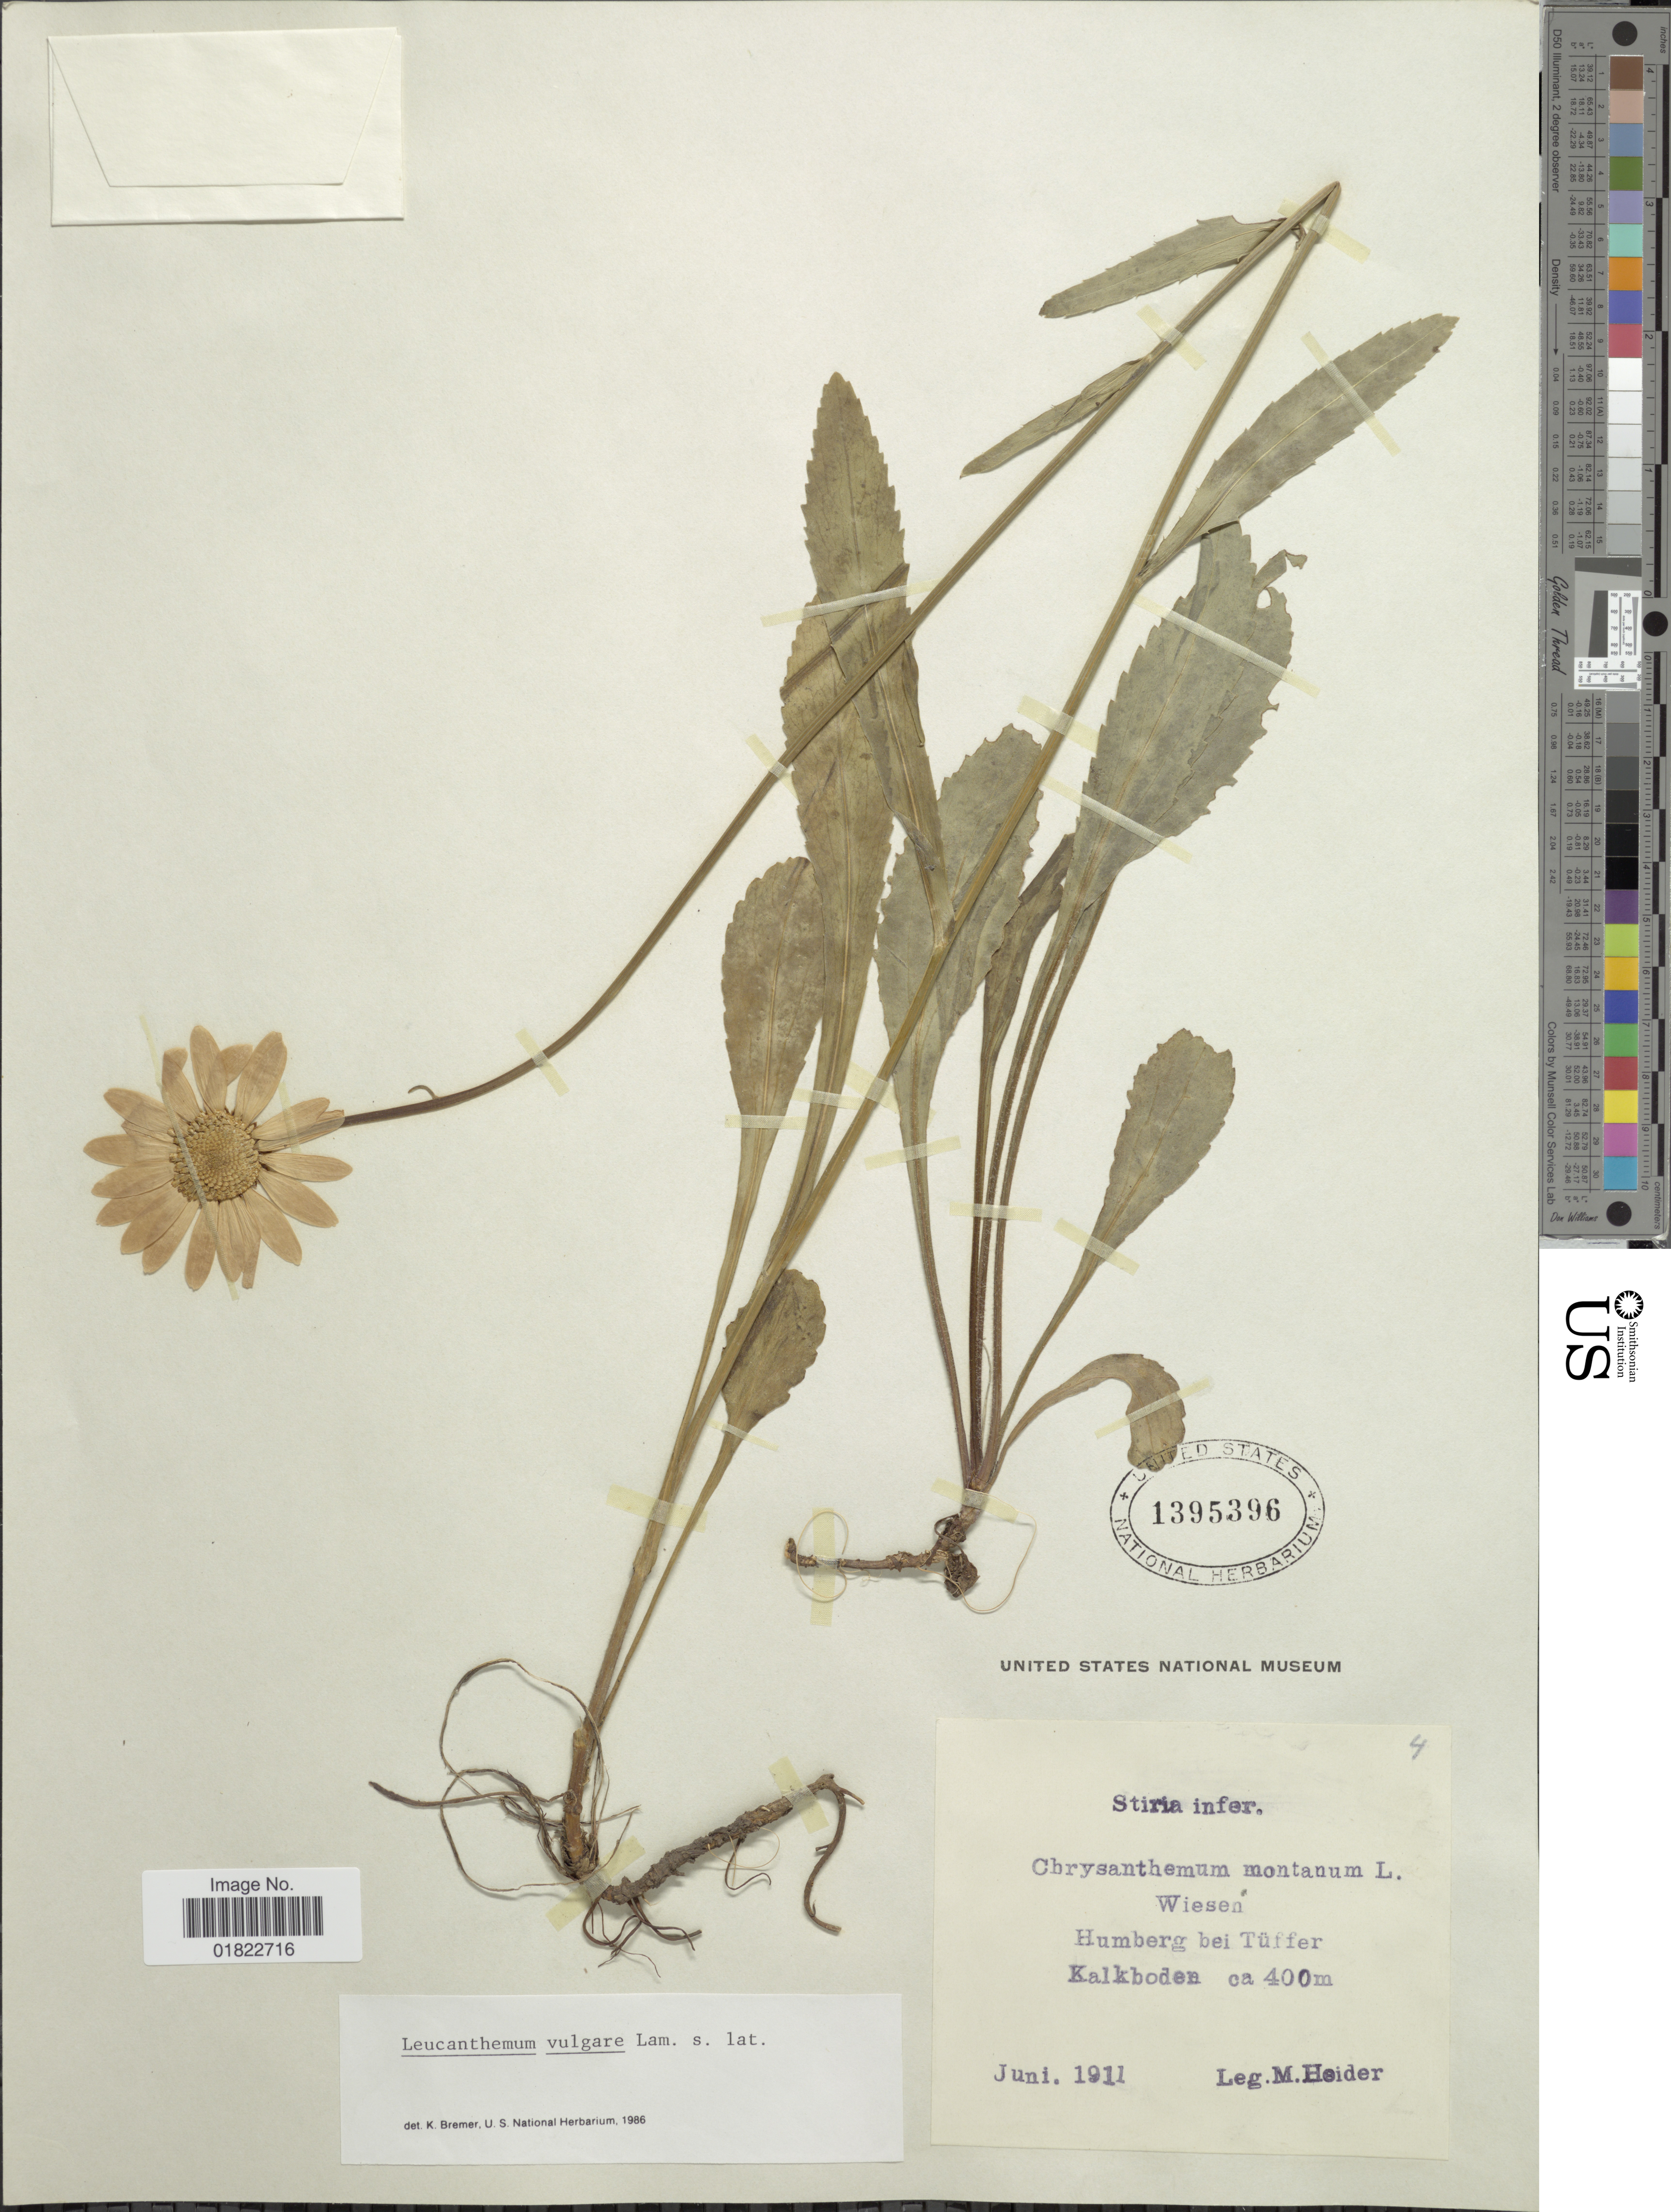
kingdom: Plantae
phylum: Tracheophyta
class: Magnoliopsida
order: Asterales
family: Asteraceae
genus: Leucanthemum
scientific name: Leucanthemum vulgare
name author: Lam.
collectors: M. Heider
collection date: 1911-06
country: Austria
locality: Stiria Infer. Humberg bei Tuffer, Kalkboden.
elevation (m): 400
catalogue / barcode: US 1395396